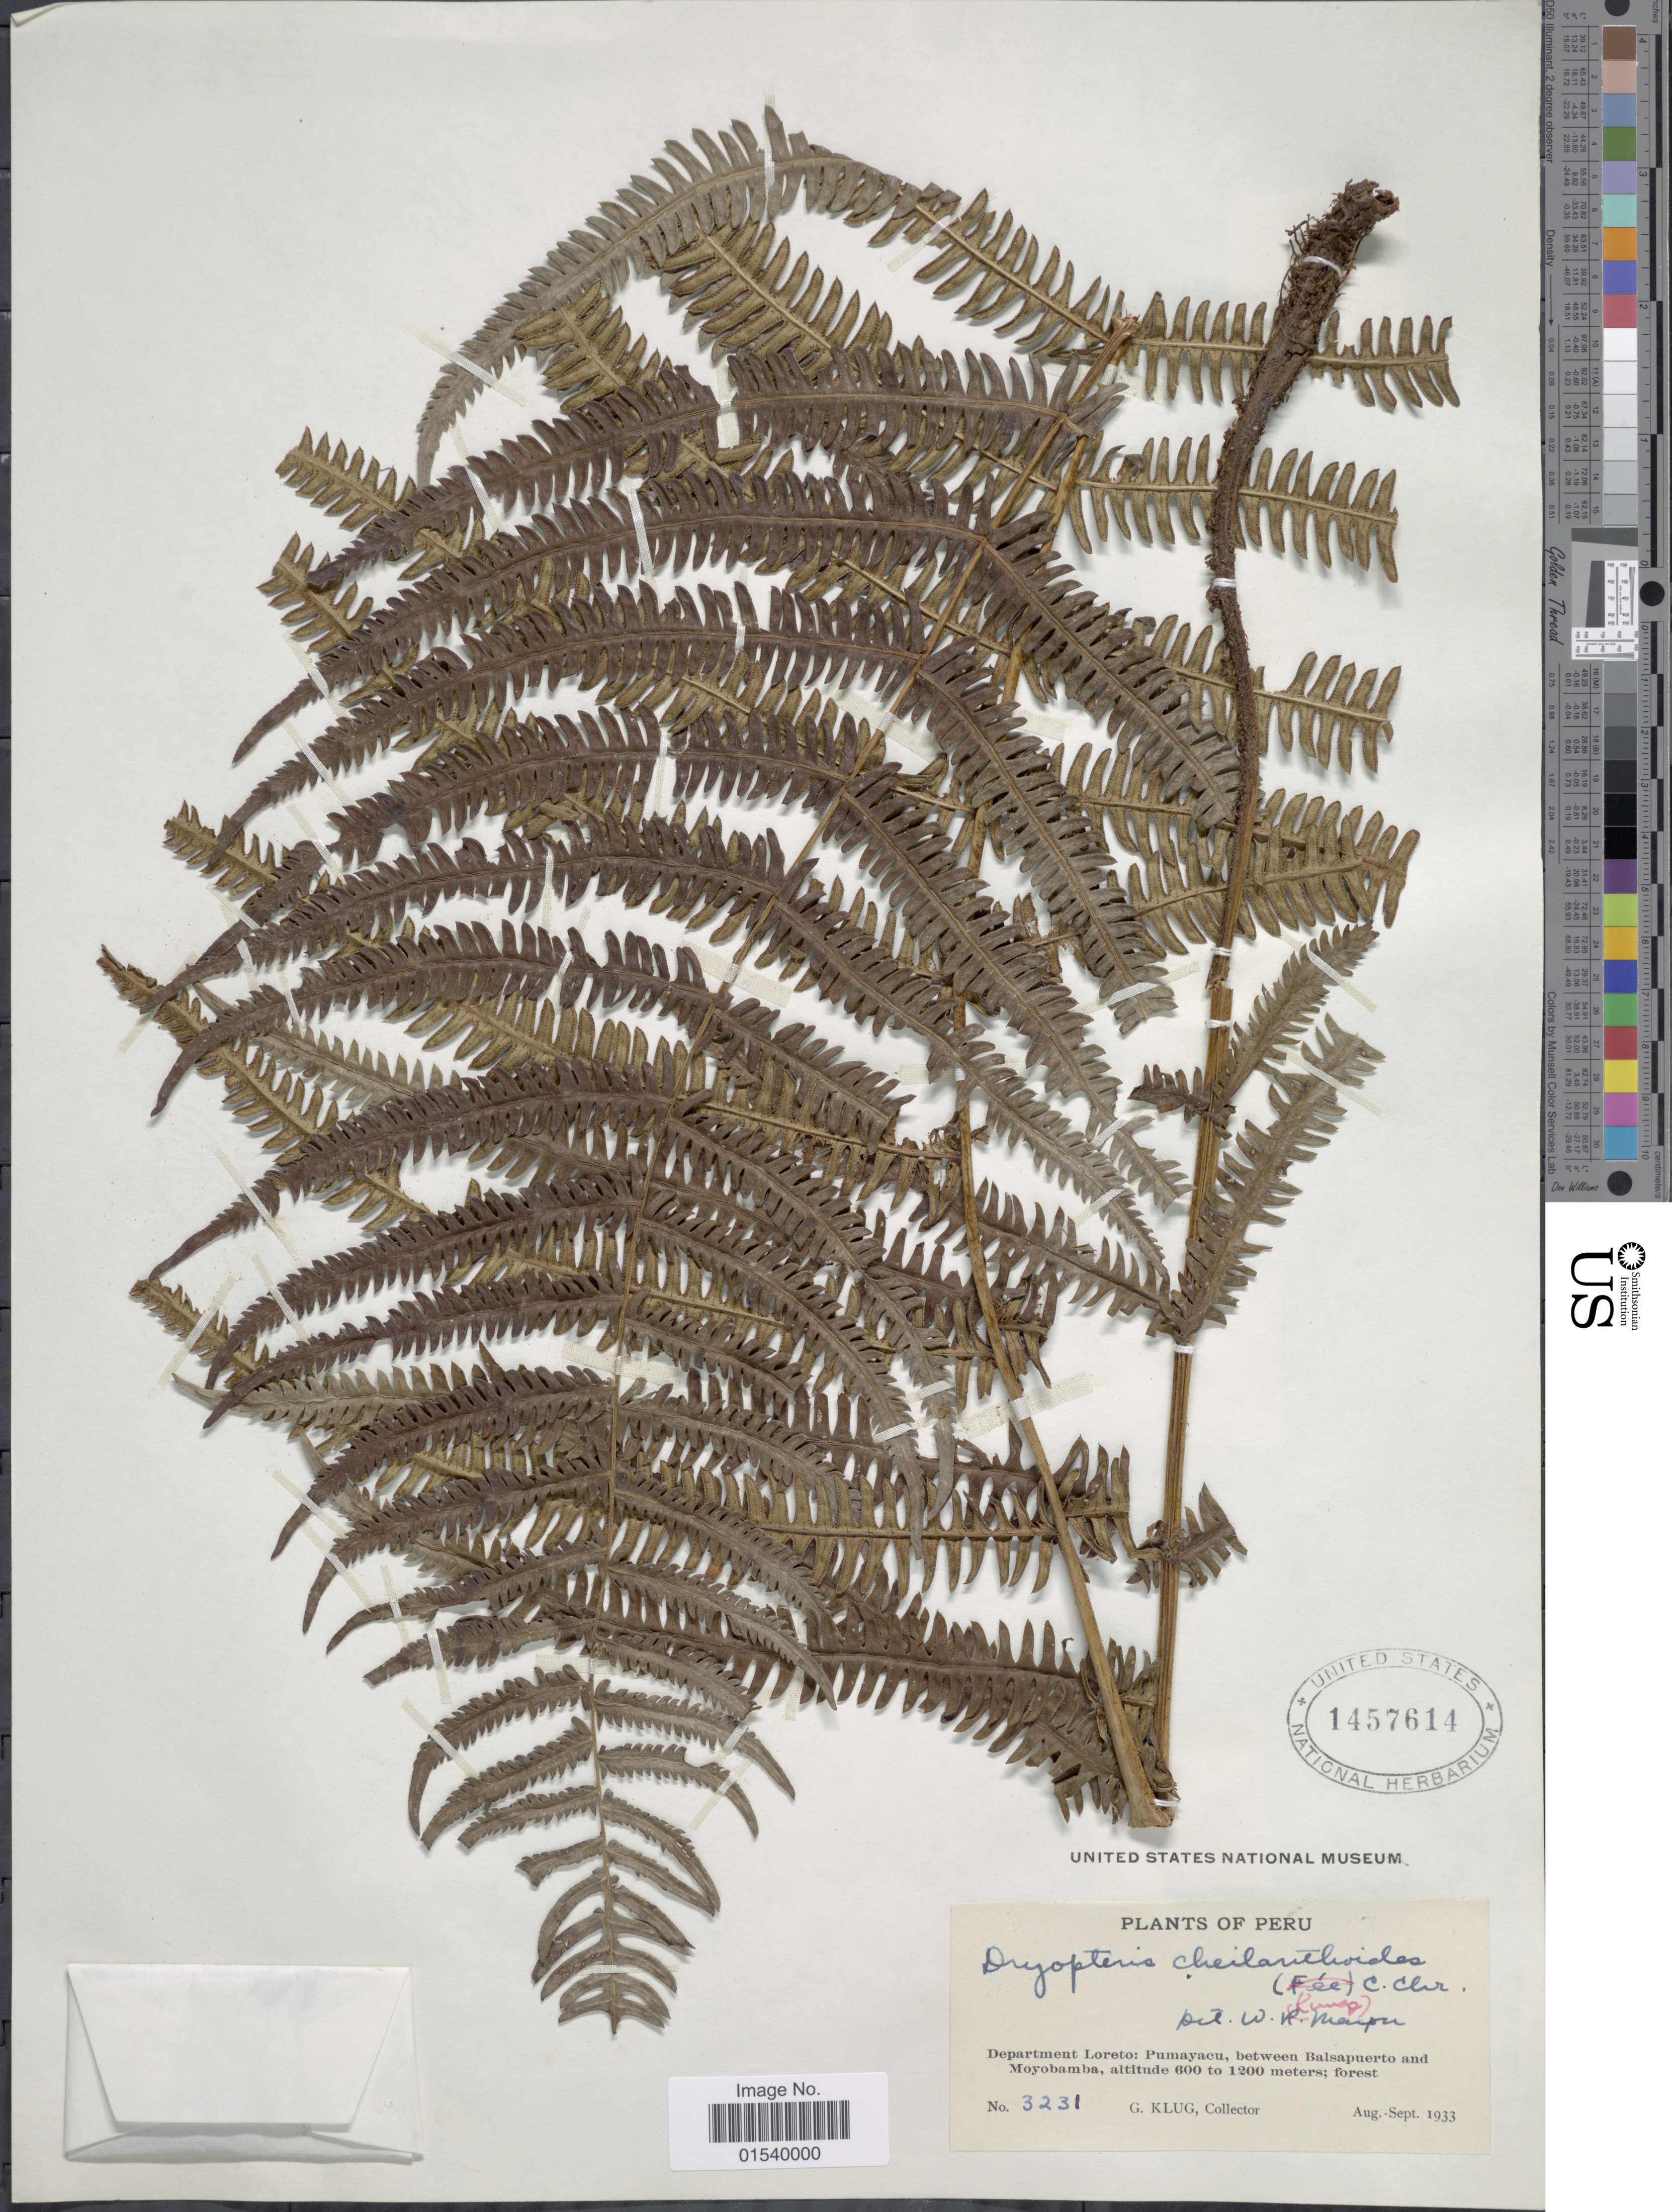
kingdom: Plantae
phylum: Tracheophyta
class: Polypodiopsida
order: Polypodiales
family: Thelypteridaceae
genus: Amauropelta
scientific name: Amauropelta cheilanthoides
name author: (Kunze) Á. Löve & D. Löve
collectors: G. Klug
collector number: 3231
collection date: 1933-08/1933-09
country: Peru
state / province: Loreto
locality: Departamento Loreto: Pumayacu, between Balsapuerto and Moyobamba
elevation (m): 600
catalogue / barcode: US 1457614